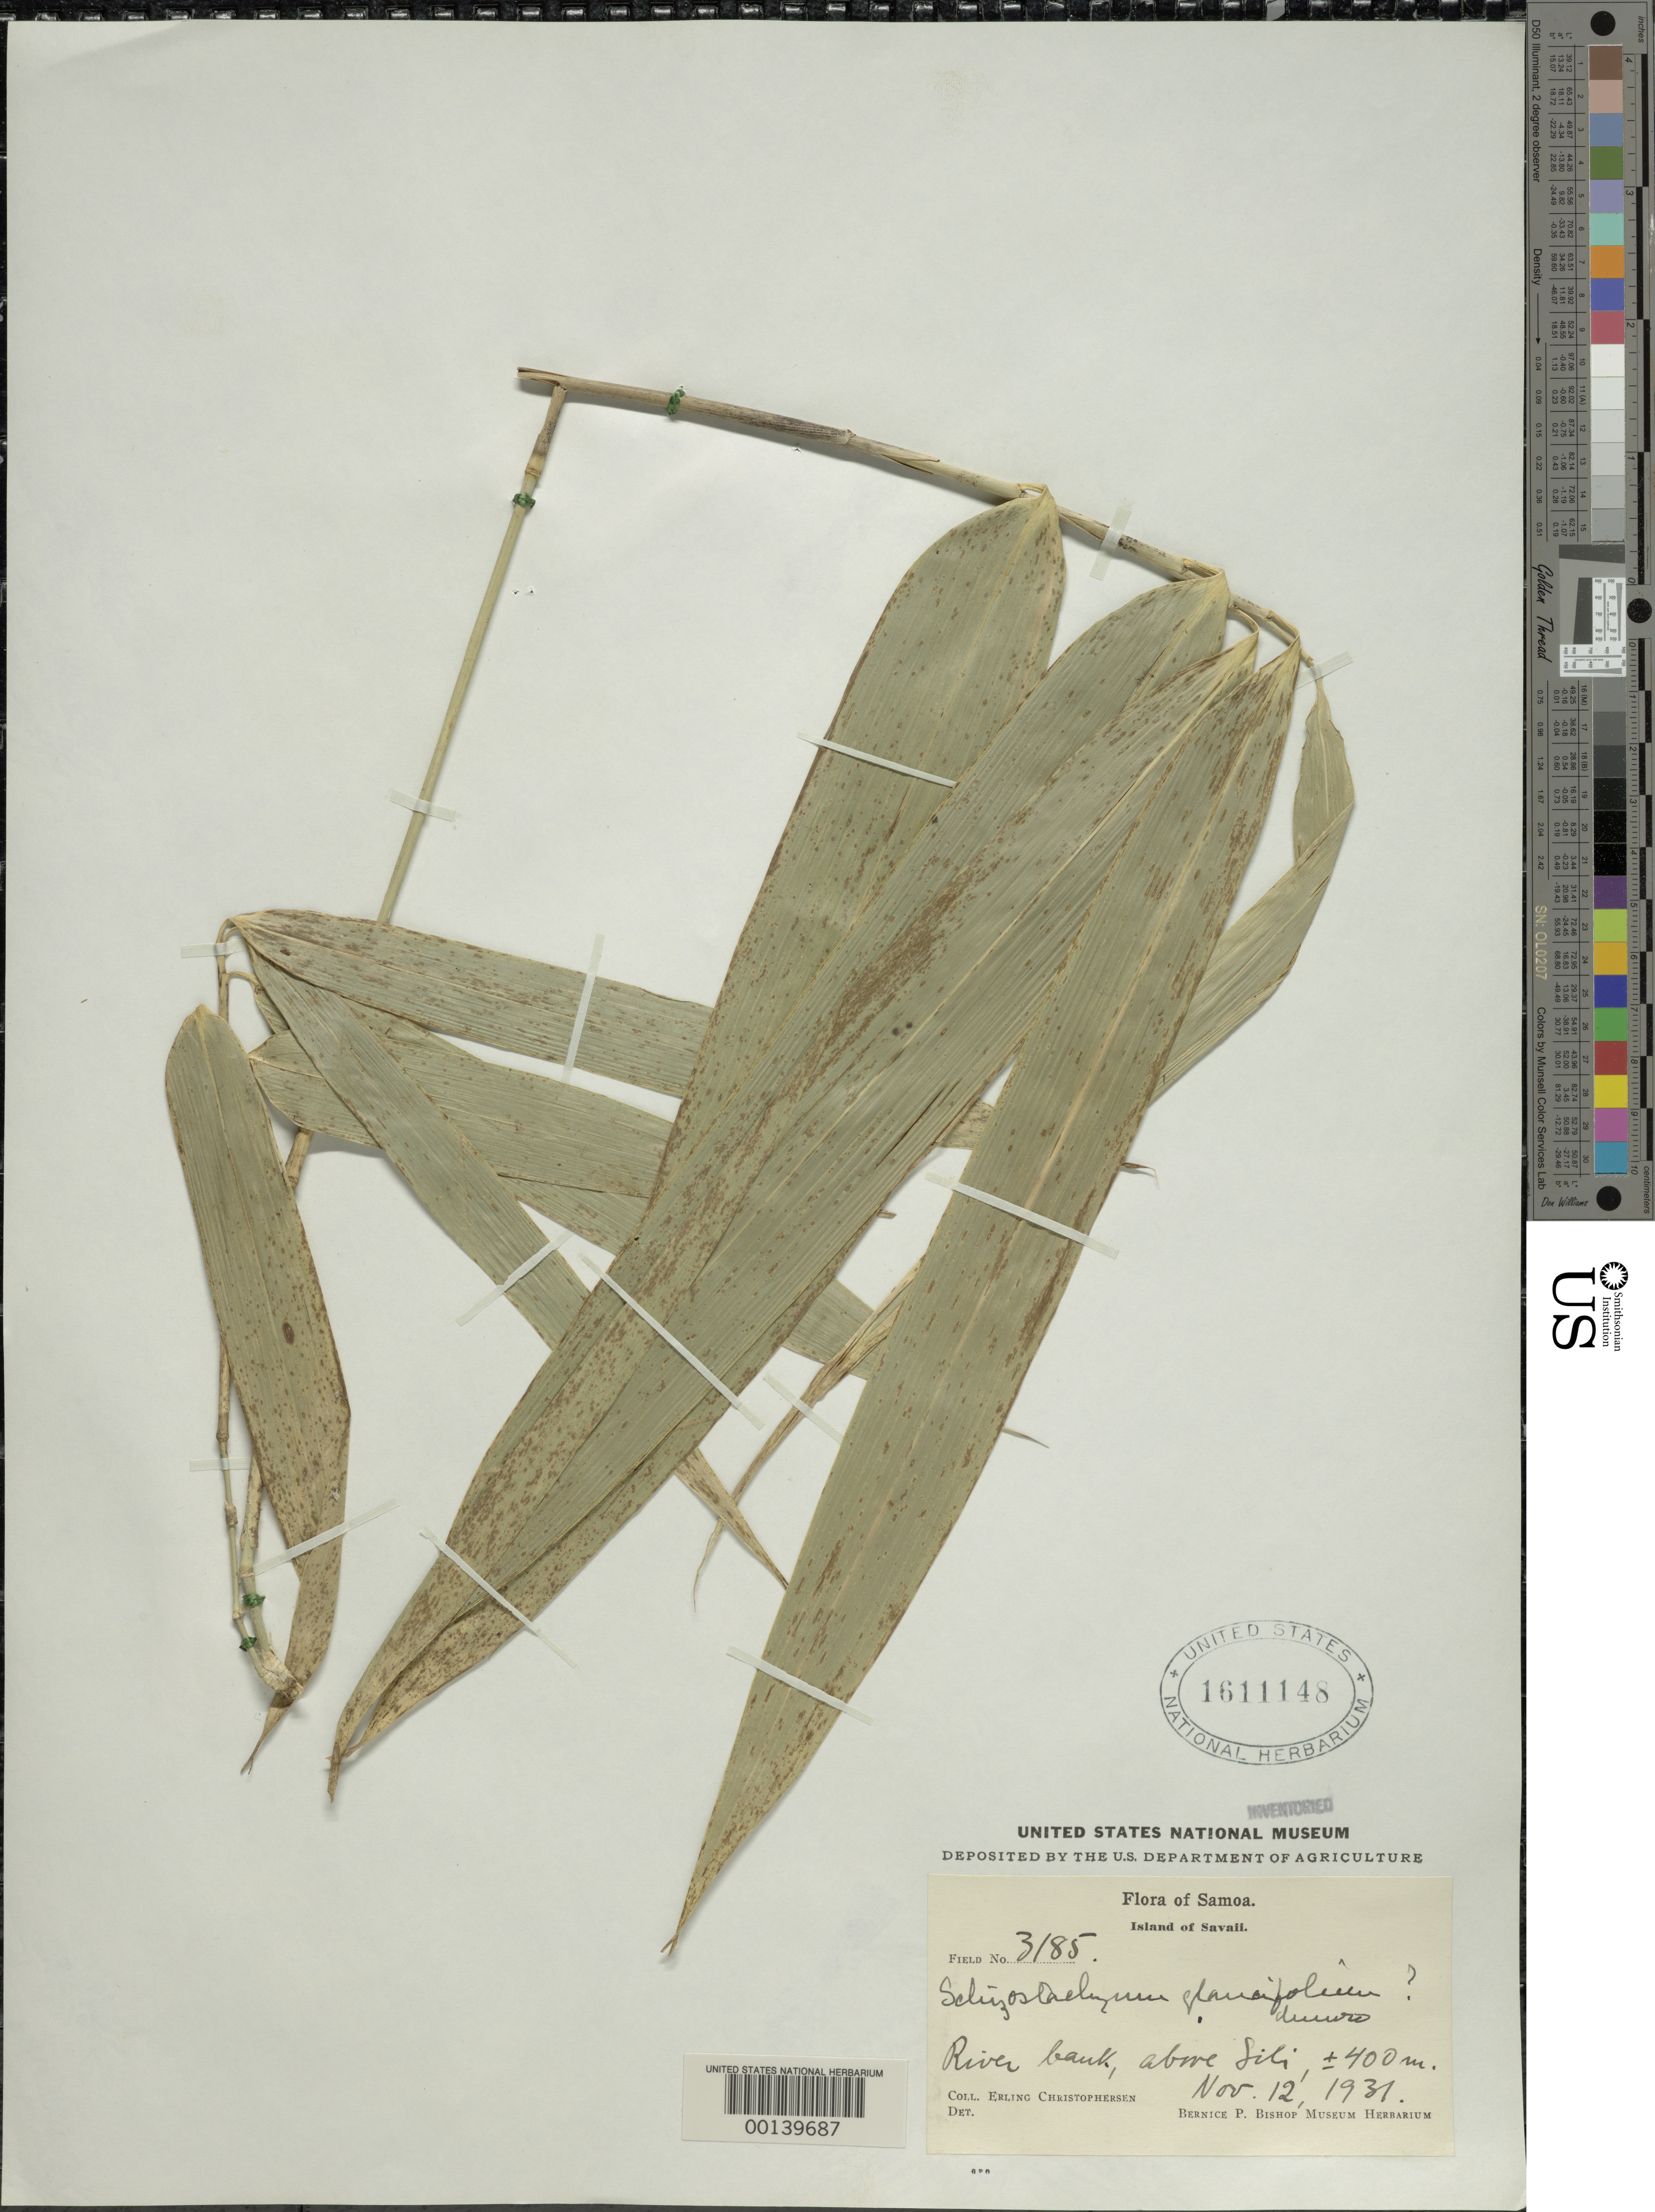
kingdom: Plantae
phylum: Tracheophyta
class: Liliopsida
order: Poales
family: Poaceae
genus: Schizostachyum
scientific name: Schizostachyum glaucifolium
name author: (Rupr.) Munro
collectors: E. Christophersen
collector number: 3185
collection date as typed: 12 Nov 1931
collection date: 1931-11-12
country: Samoa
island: Savai'i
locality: Sili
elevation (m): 400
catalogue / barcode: US 1611148